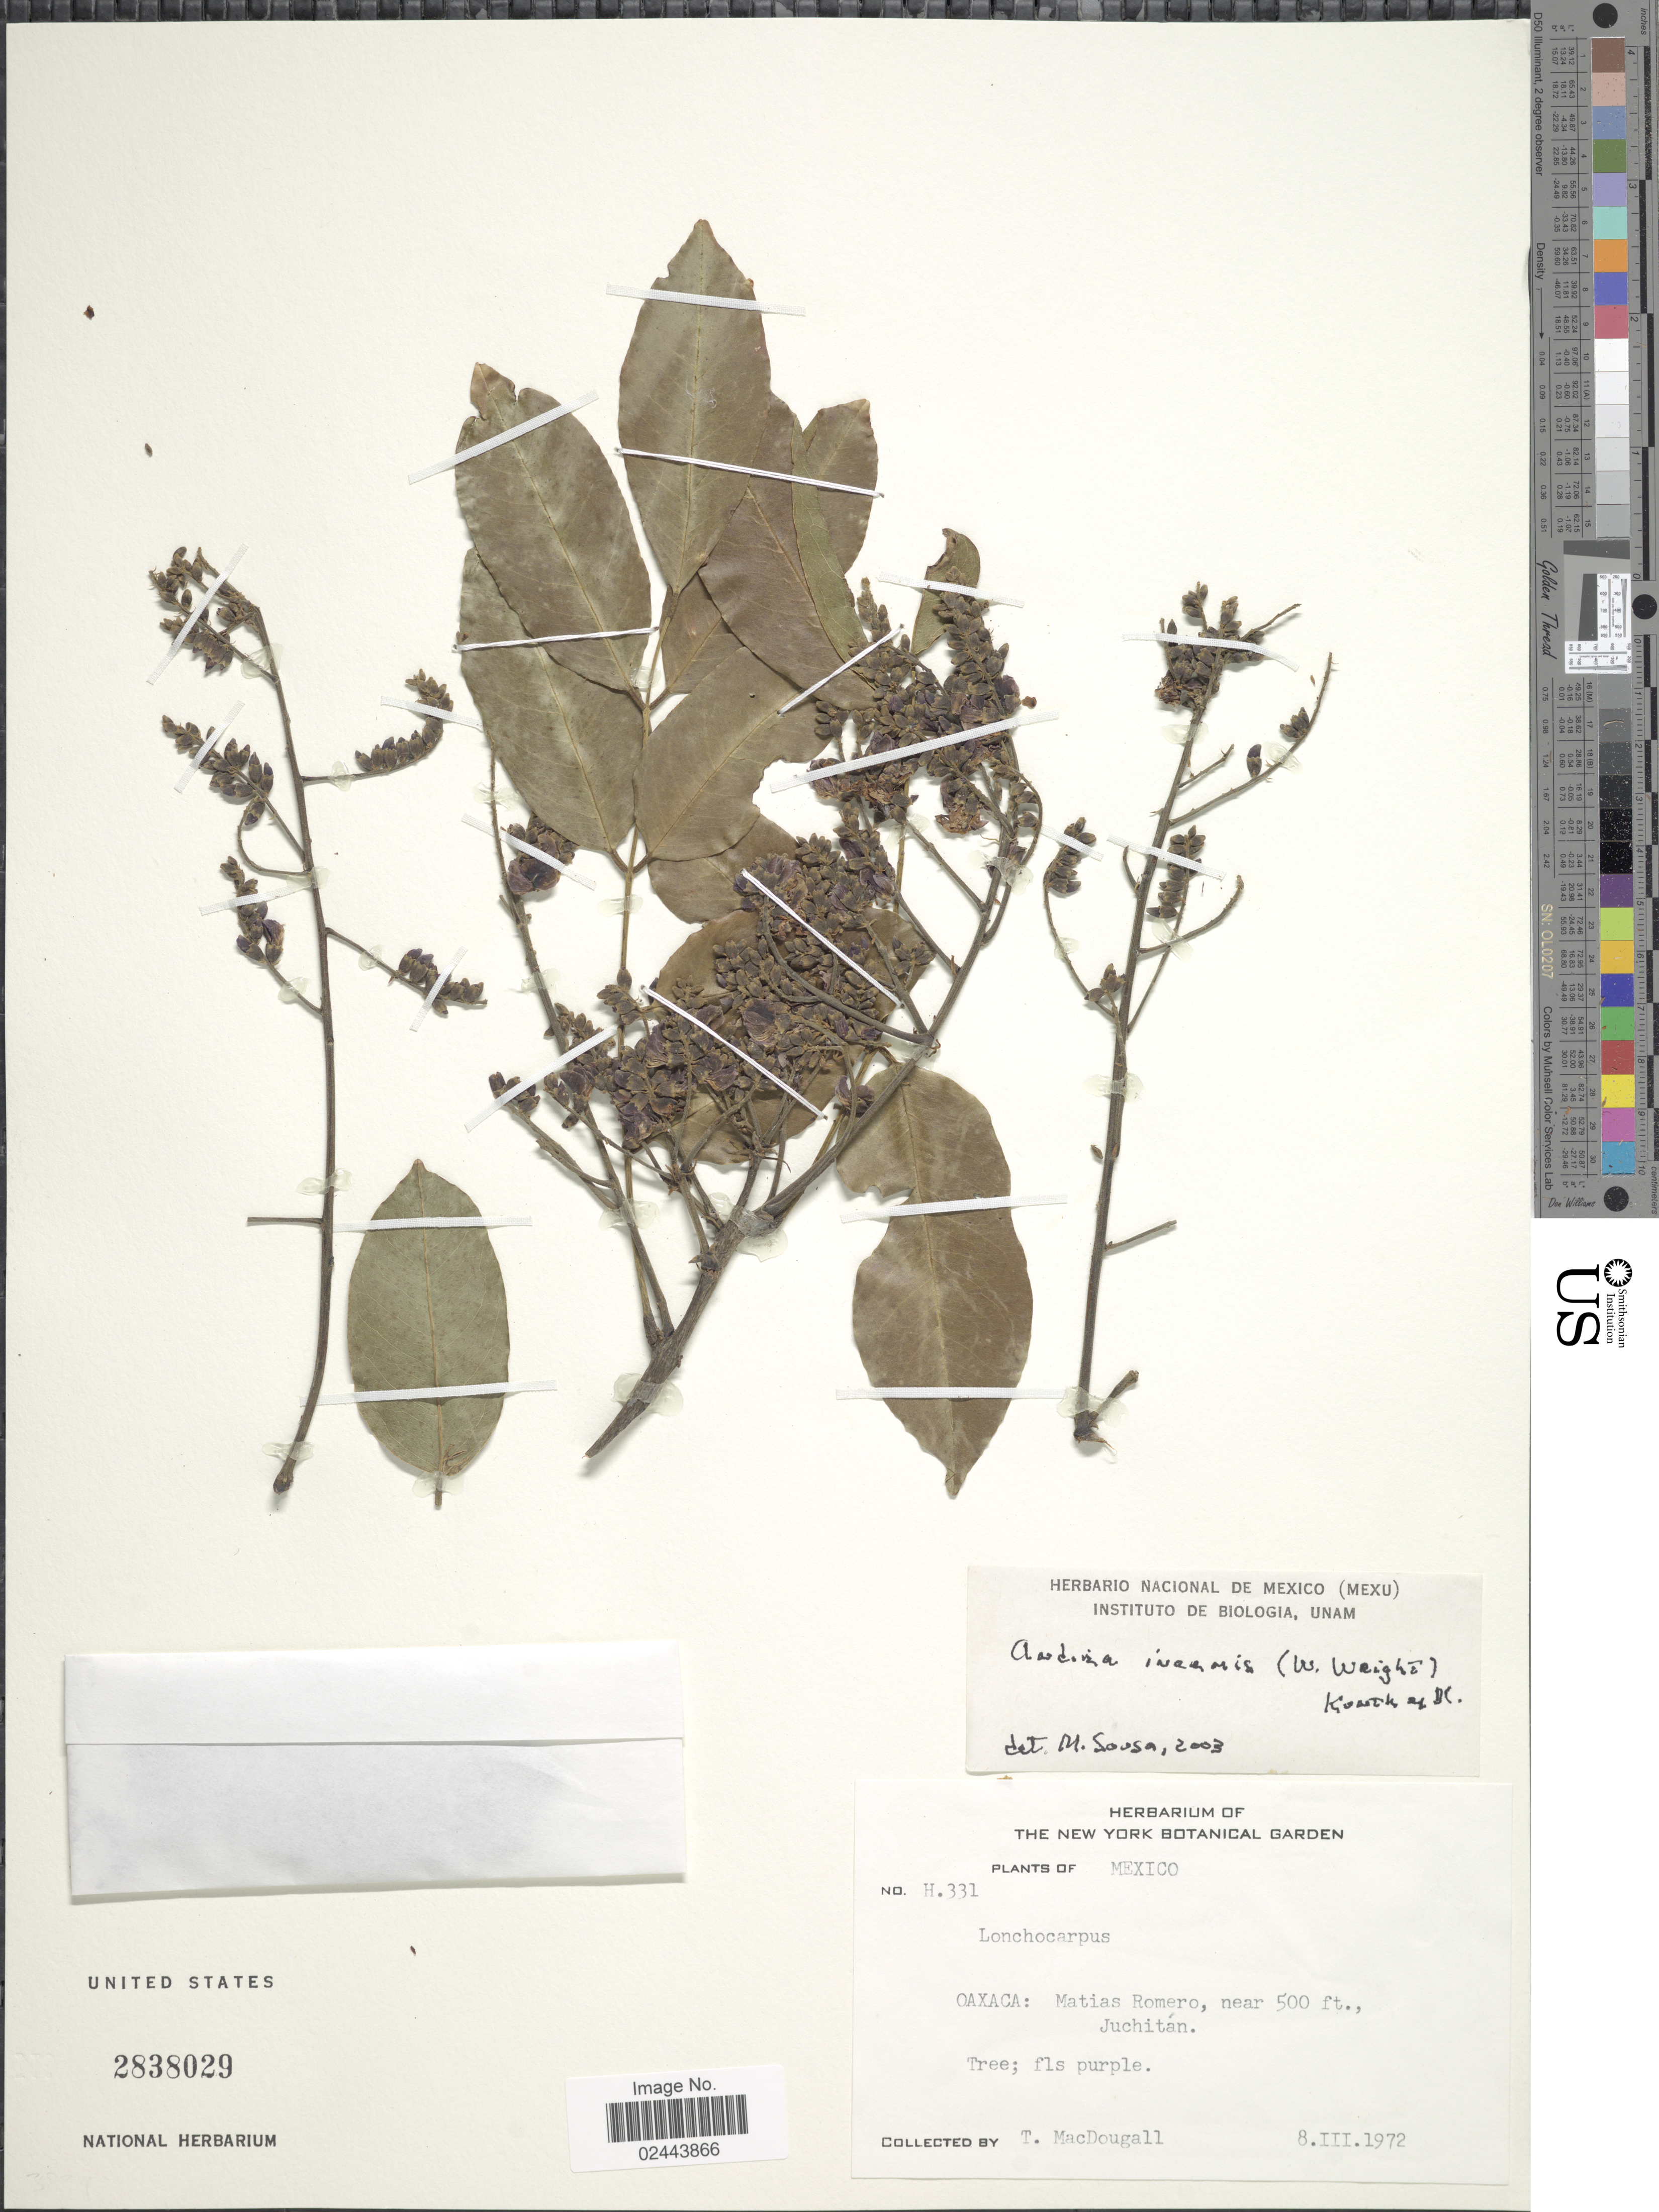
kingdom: Plantae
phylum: Tracheophyta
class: Magnoliopsida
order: Fabales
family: Fabaceae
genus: Andira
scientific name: Andira inermis subsp. inermis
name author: (W. Wright) Kunth ex DC.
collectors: T. B. MacDougall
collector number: H.331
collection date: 1972-03-08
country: Mexico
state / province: Oaxaca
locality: Matias Romero, Juchitan.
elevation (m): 152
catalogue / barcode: US 2838029